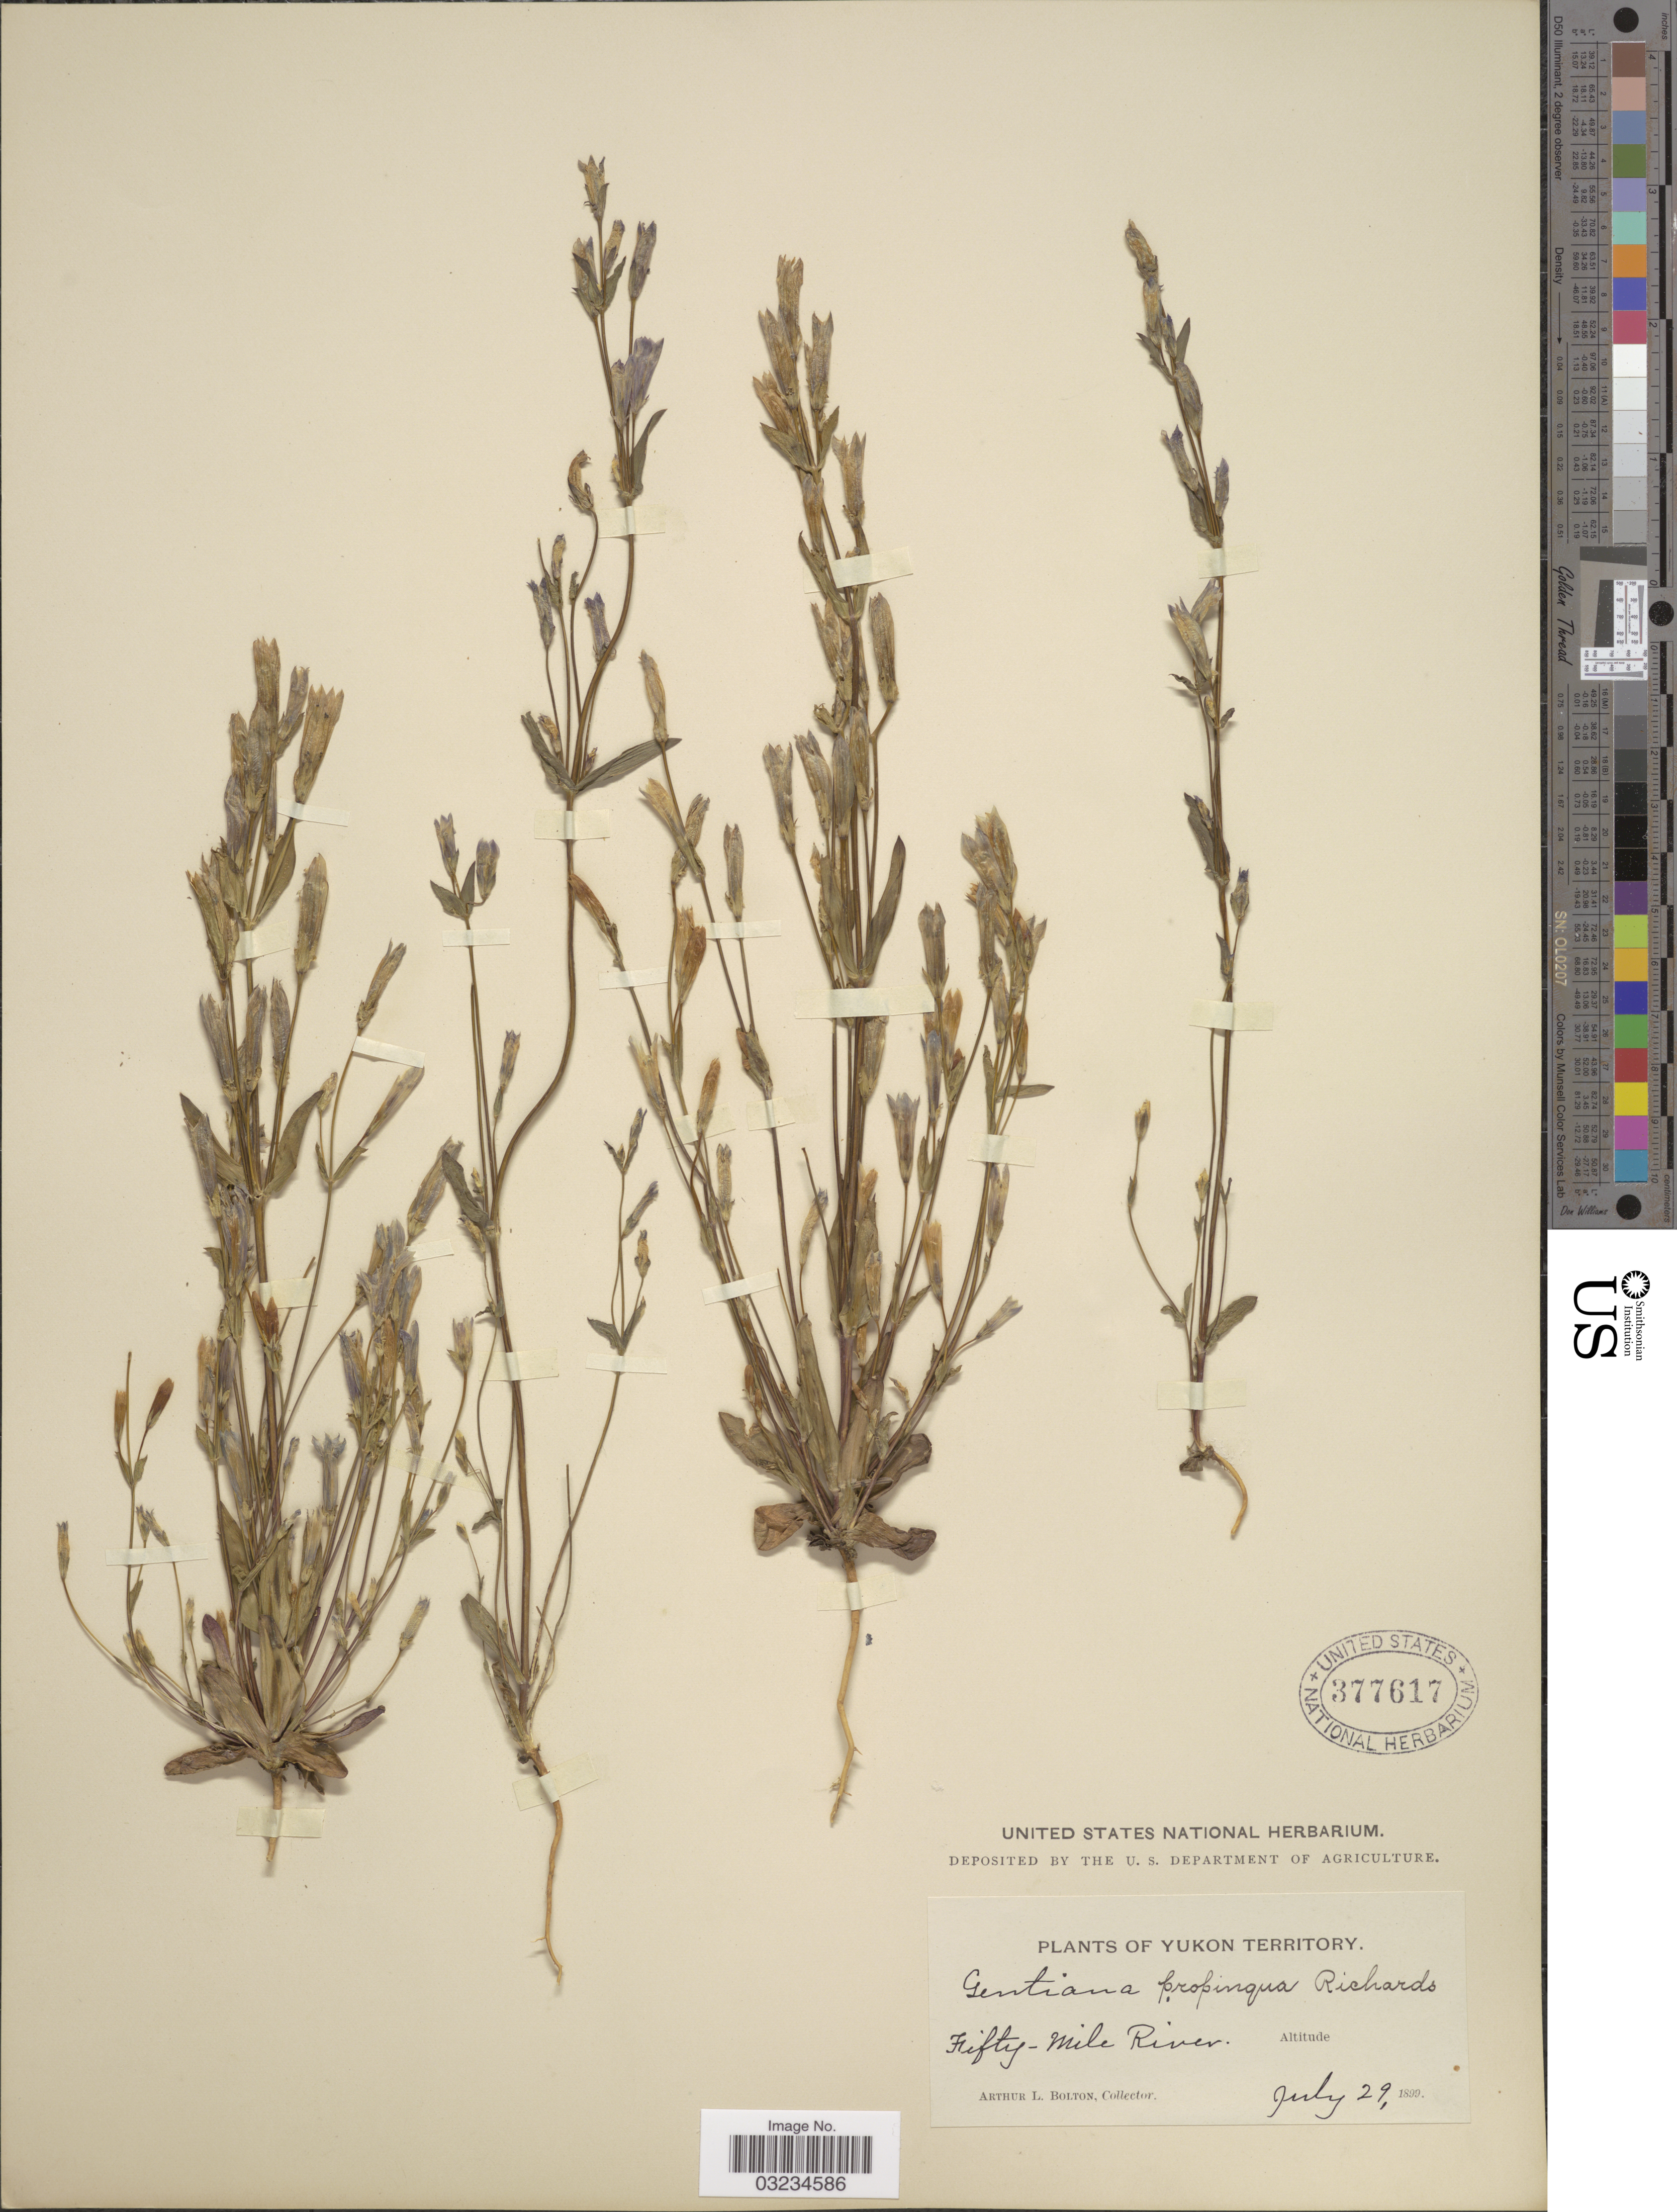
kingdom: Plantae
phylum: Tracheophyta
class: Magnoliopsida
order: Gentianales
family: Gentianaceae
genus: Gentiana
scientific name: Gentiana propinqua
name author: Richards.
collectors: A. Bolton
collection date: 1899-07-29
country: Canada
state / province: Yukon Territory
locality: Fifty-Mile River.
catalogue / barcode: US 377617